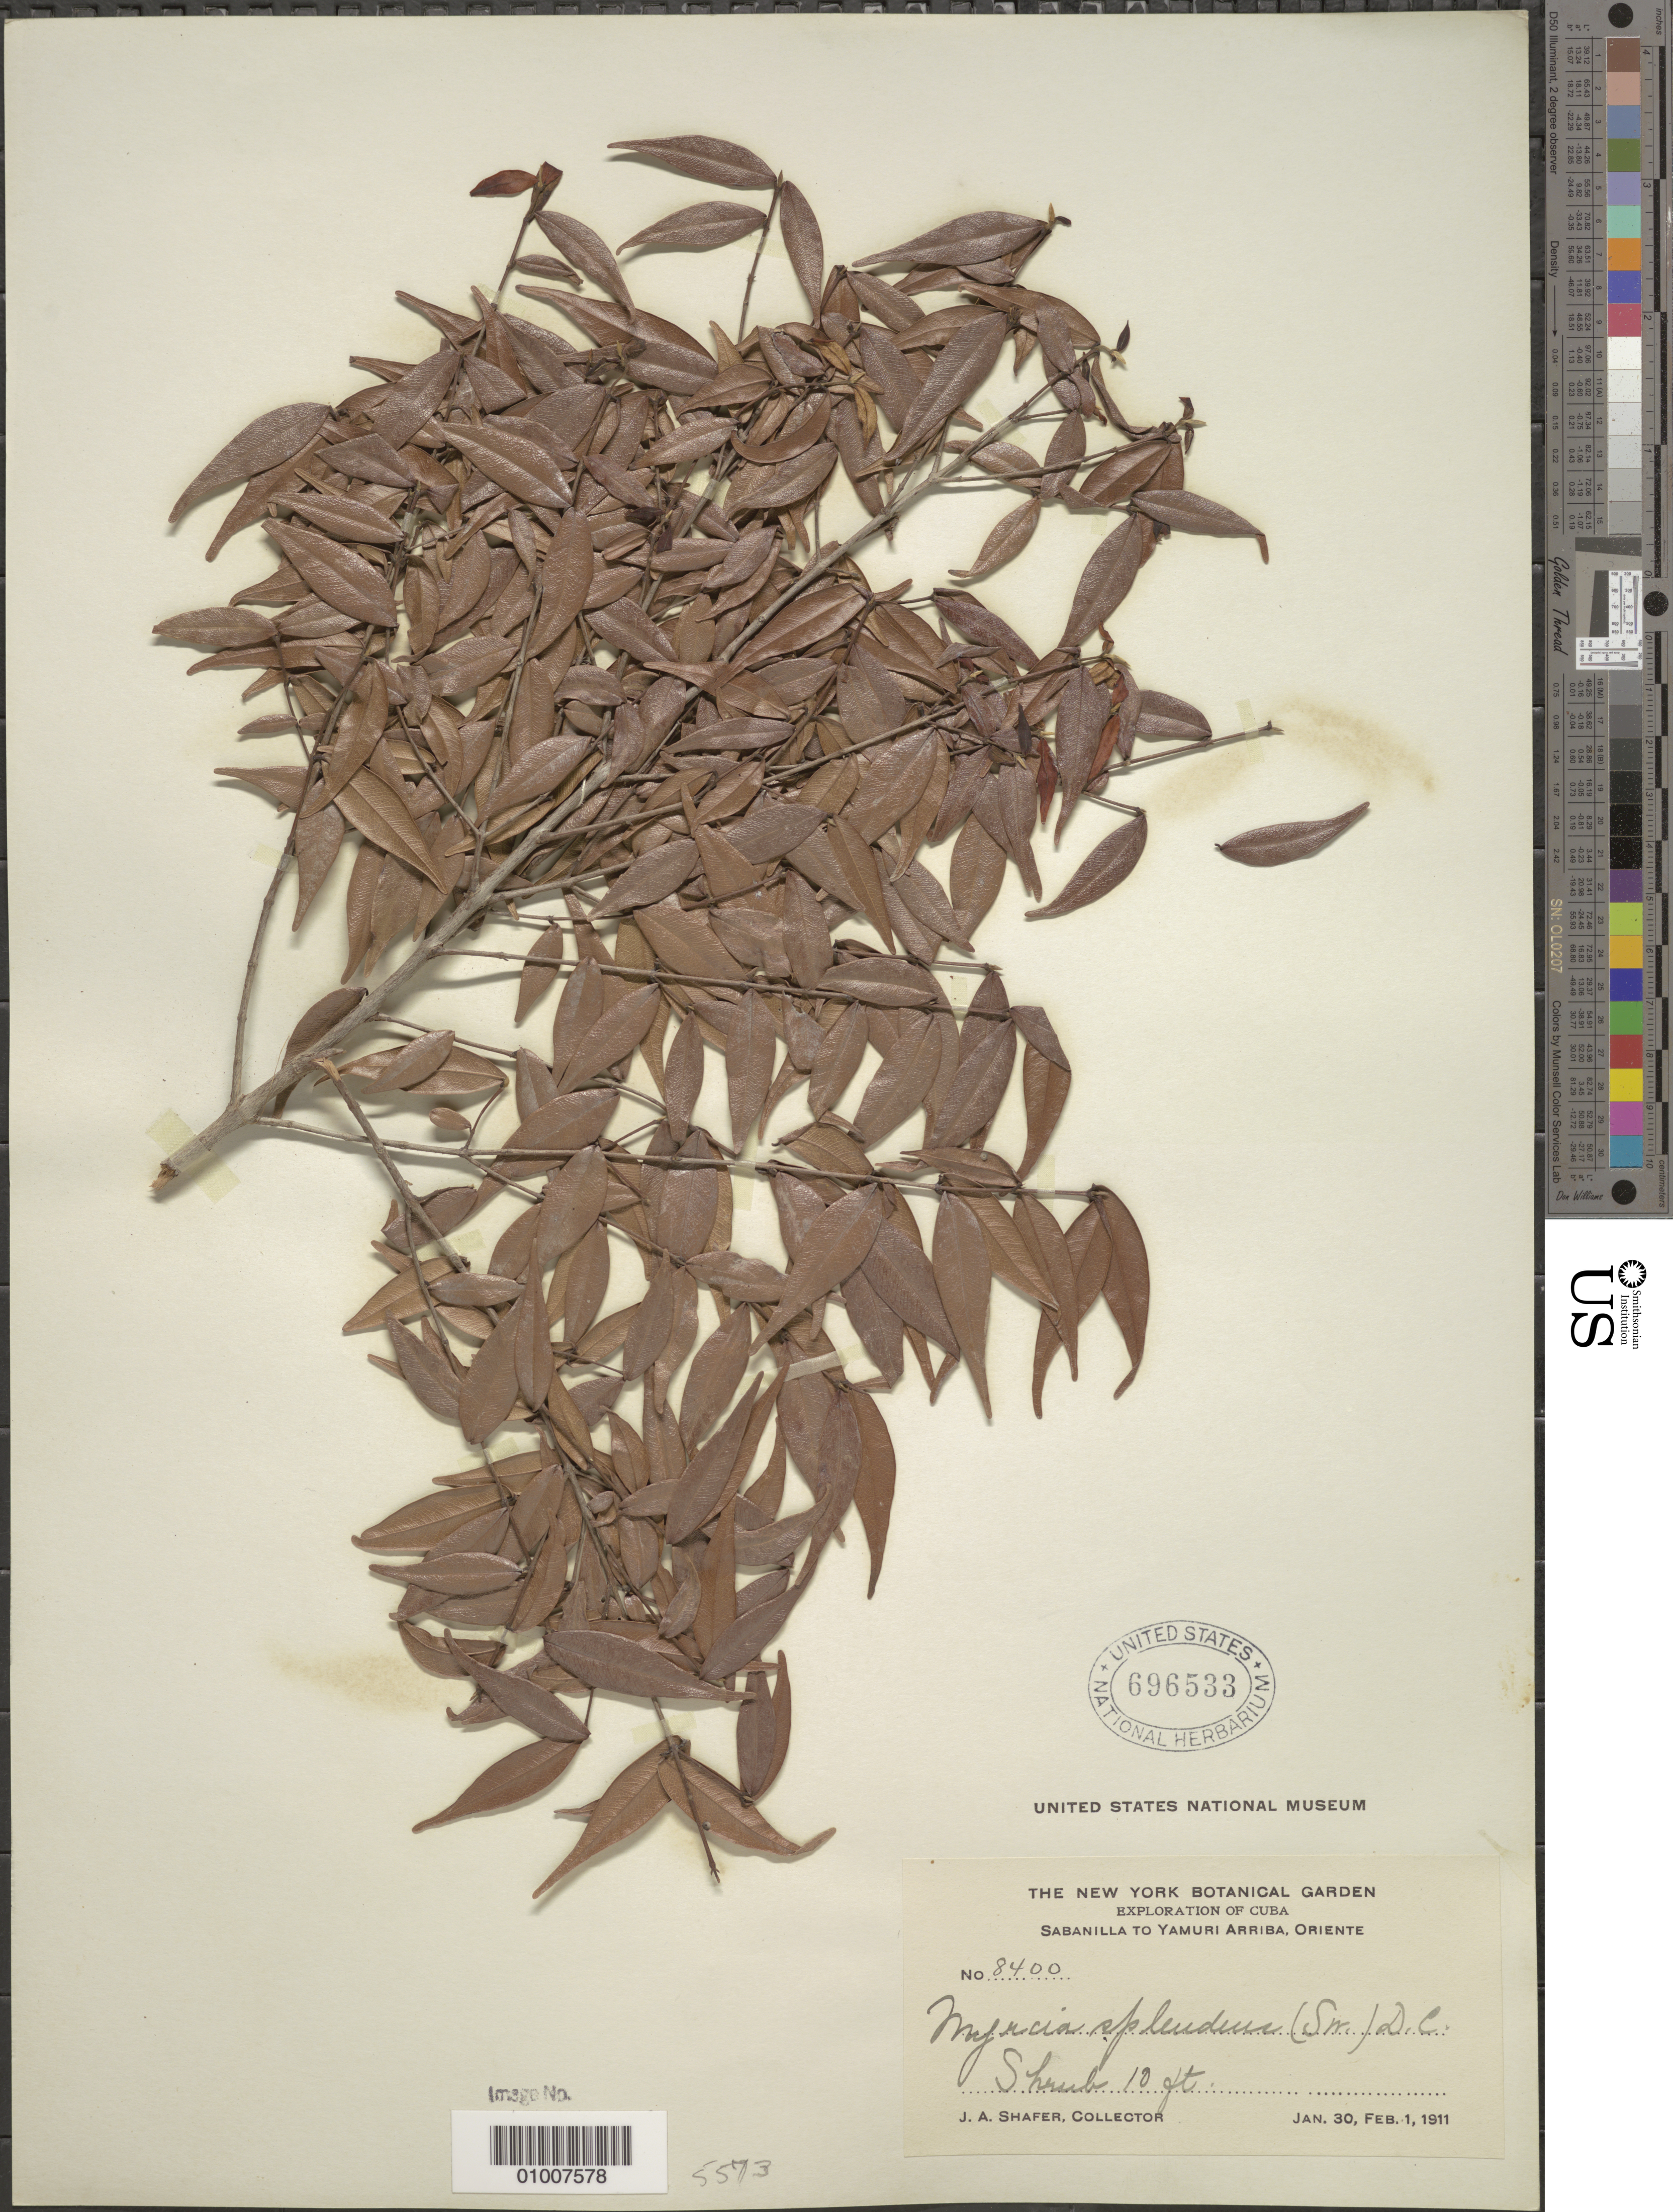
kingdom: Plantae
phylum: Tracheophyta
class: Magnoliopsida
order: Myrtales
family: Myrtaceae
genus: Myrcia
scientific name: Myrcia splendens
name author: (Sw.) DC.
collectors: J. A. Shafer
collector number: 8400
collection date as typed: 30 Jan 1911 to 01 Feb 1911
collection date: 1911-01-30/1911-02-01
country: Cuba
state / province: Oriente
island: Cuba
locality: Sabanilla to Yamuri Arriba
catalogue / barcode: US 696533